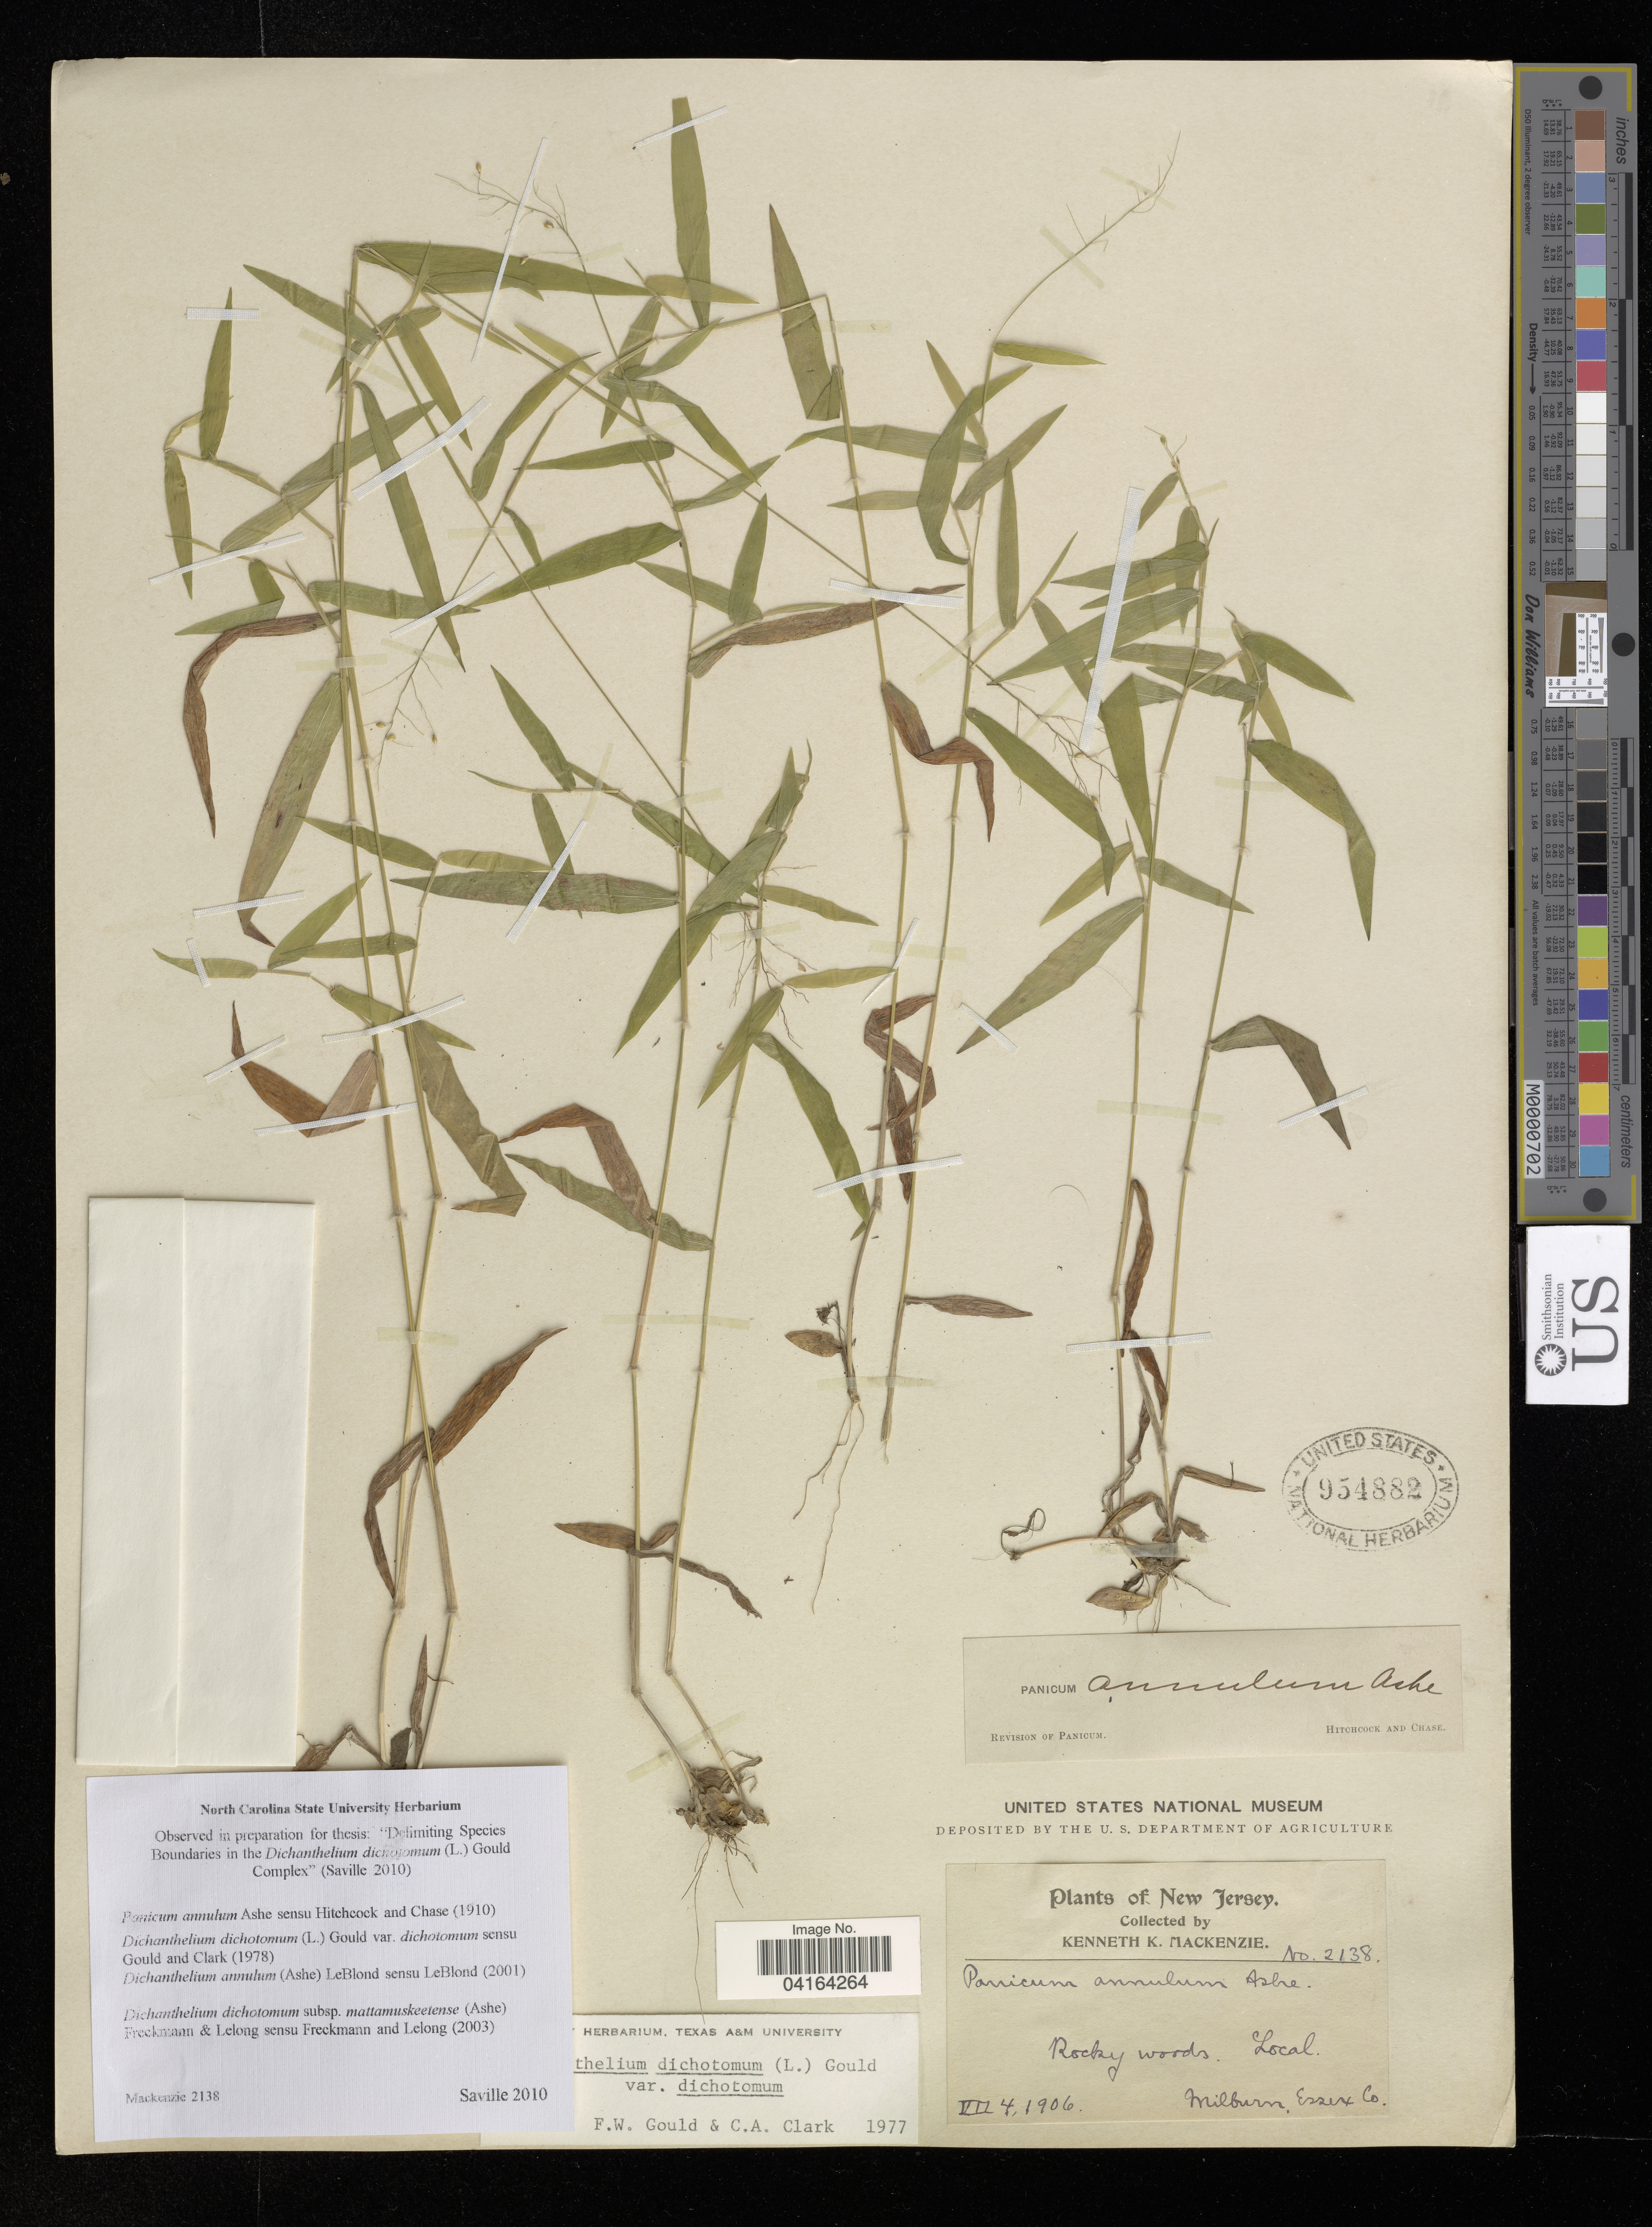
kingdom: Plantae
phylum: Tracheophyta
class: Liliopsida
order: Poales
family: Poaceae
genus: Dichanthelium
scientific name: Dichanthelium dichotomum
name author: (L.) Gould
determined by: Saville, A. C., (NCSC), North Carolina State University (UNITED STATES)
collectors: K. K. Mackenzie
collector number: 2138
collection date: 1906-07-04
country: United States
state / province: New Jersey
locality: Milburn, Essex Co.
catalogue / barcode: US 954882